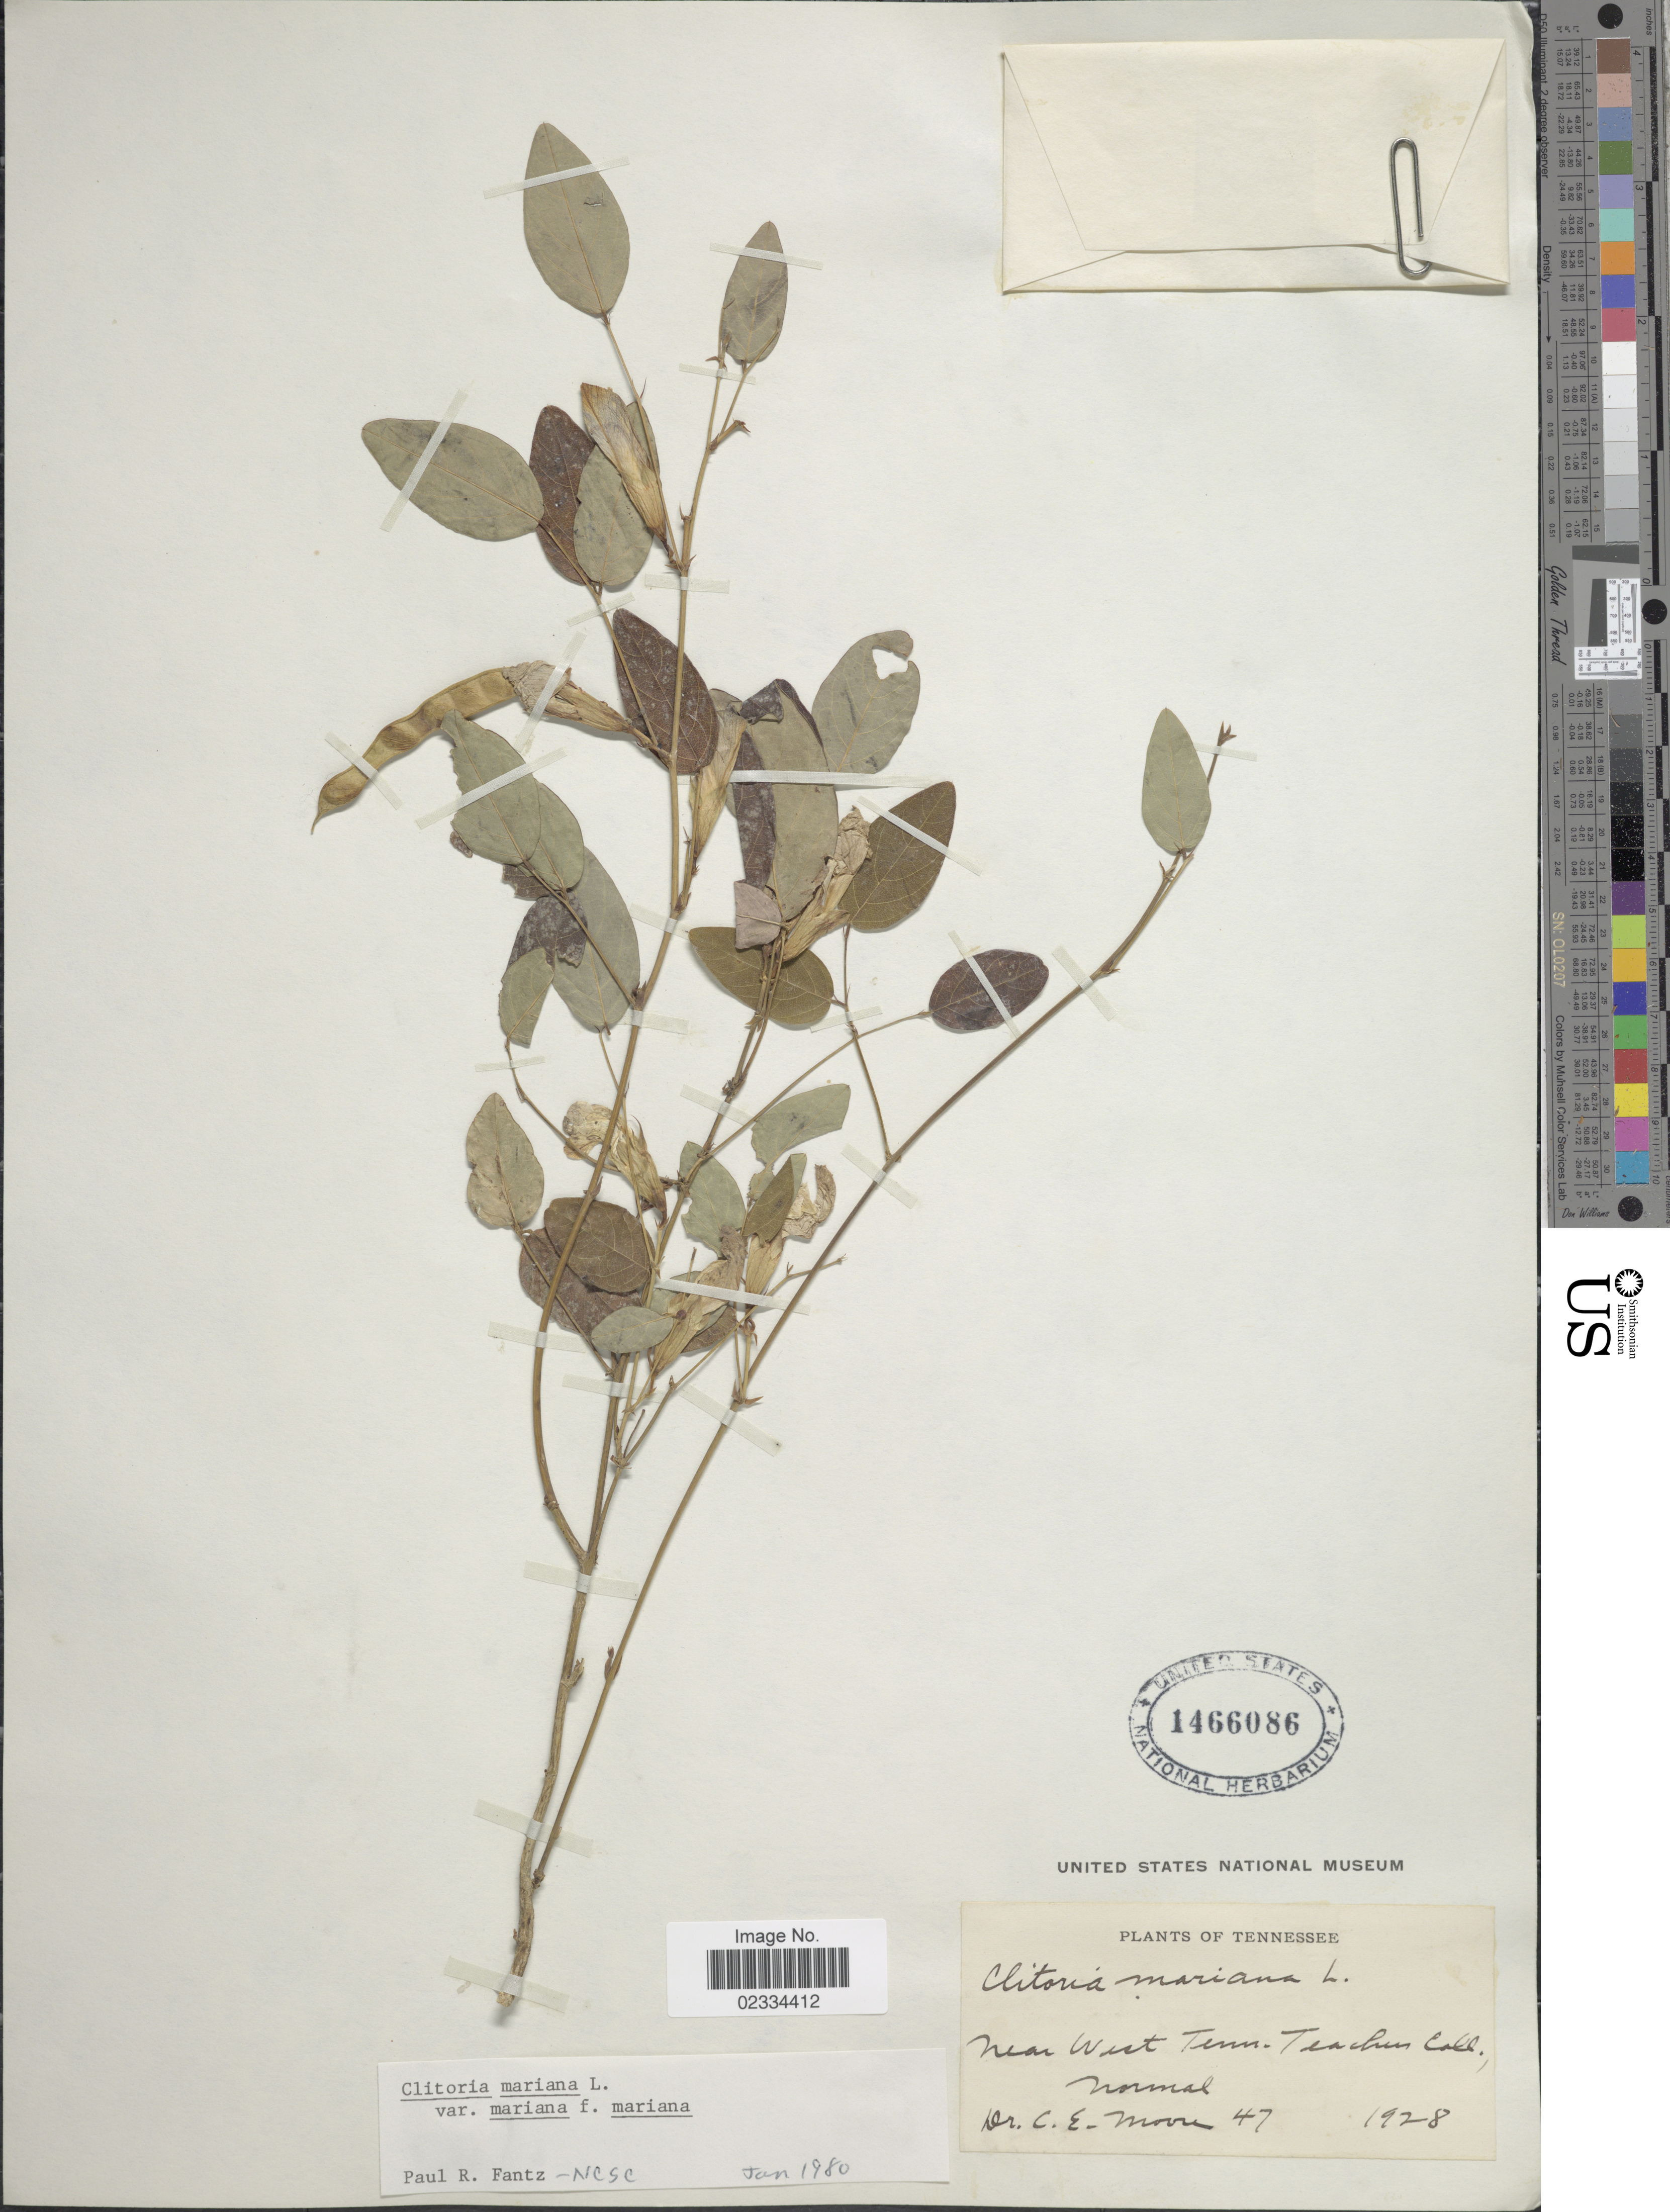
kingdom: Plantae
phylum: Tracheophyta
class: Magnoliopsida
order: Fabales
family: Fabaceae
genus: Clitoria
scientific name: Clitoria mariana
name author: L.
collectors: C. Moore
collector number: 47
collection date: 1928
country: United States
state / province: Tennessee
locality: Near West Tenn. Teachers Coll.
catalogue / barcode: US 1466086